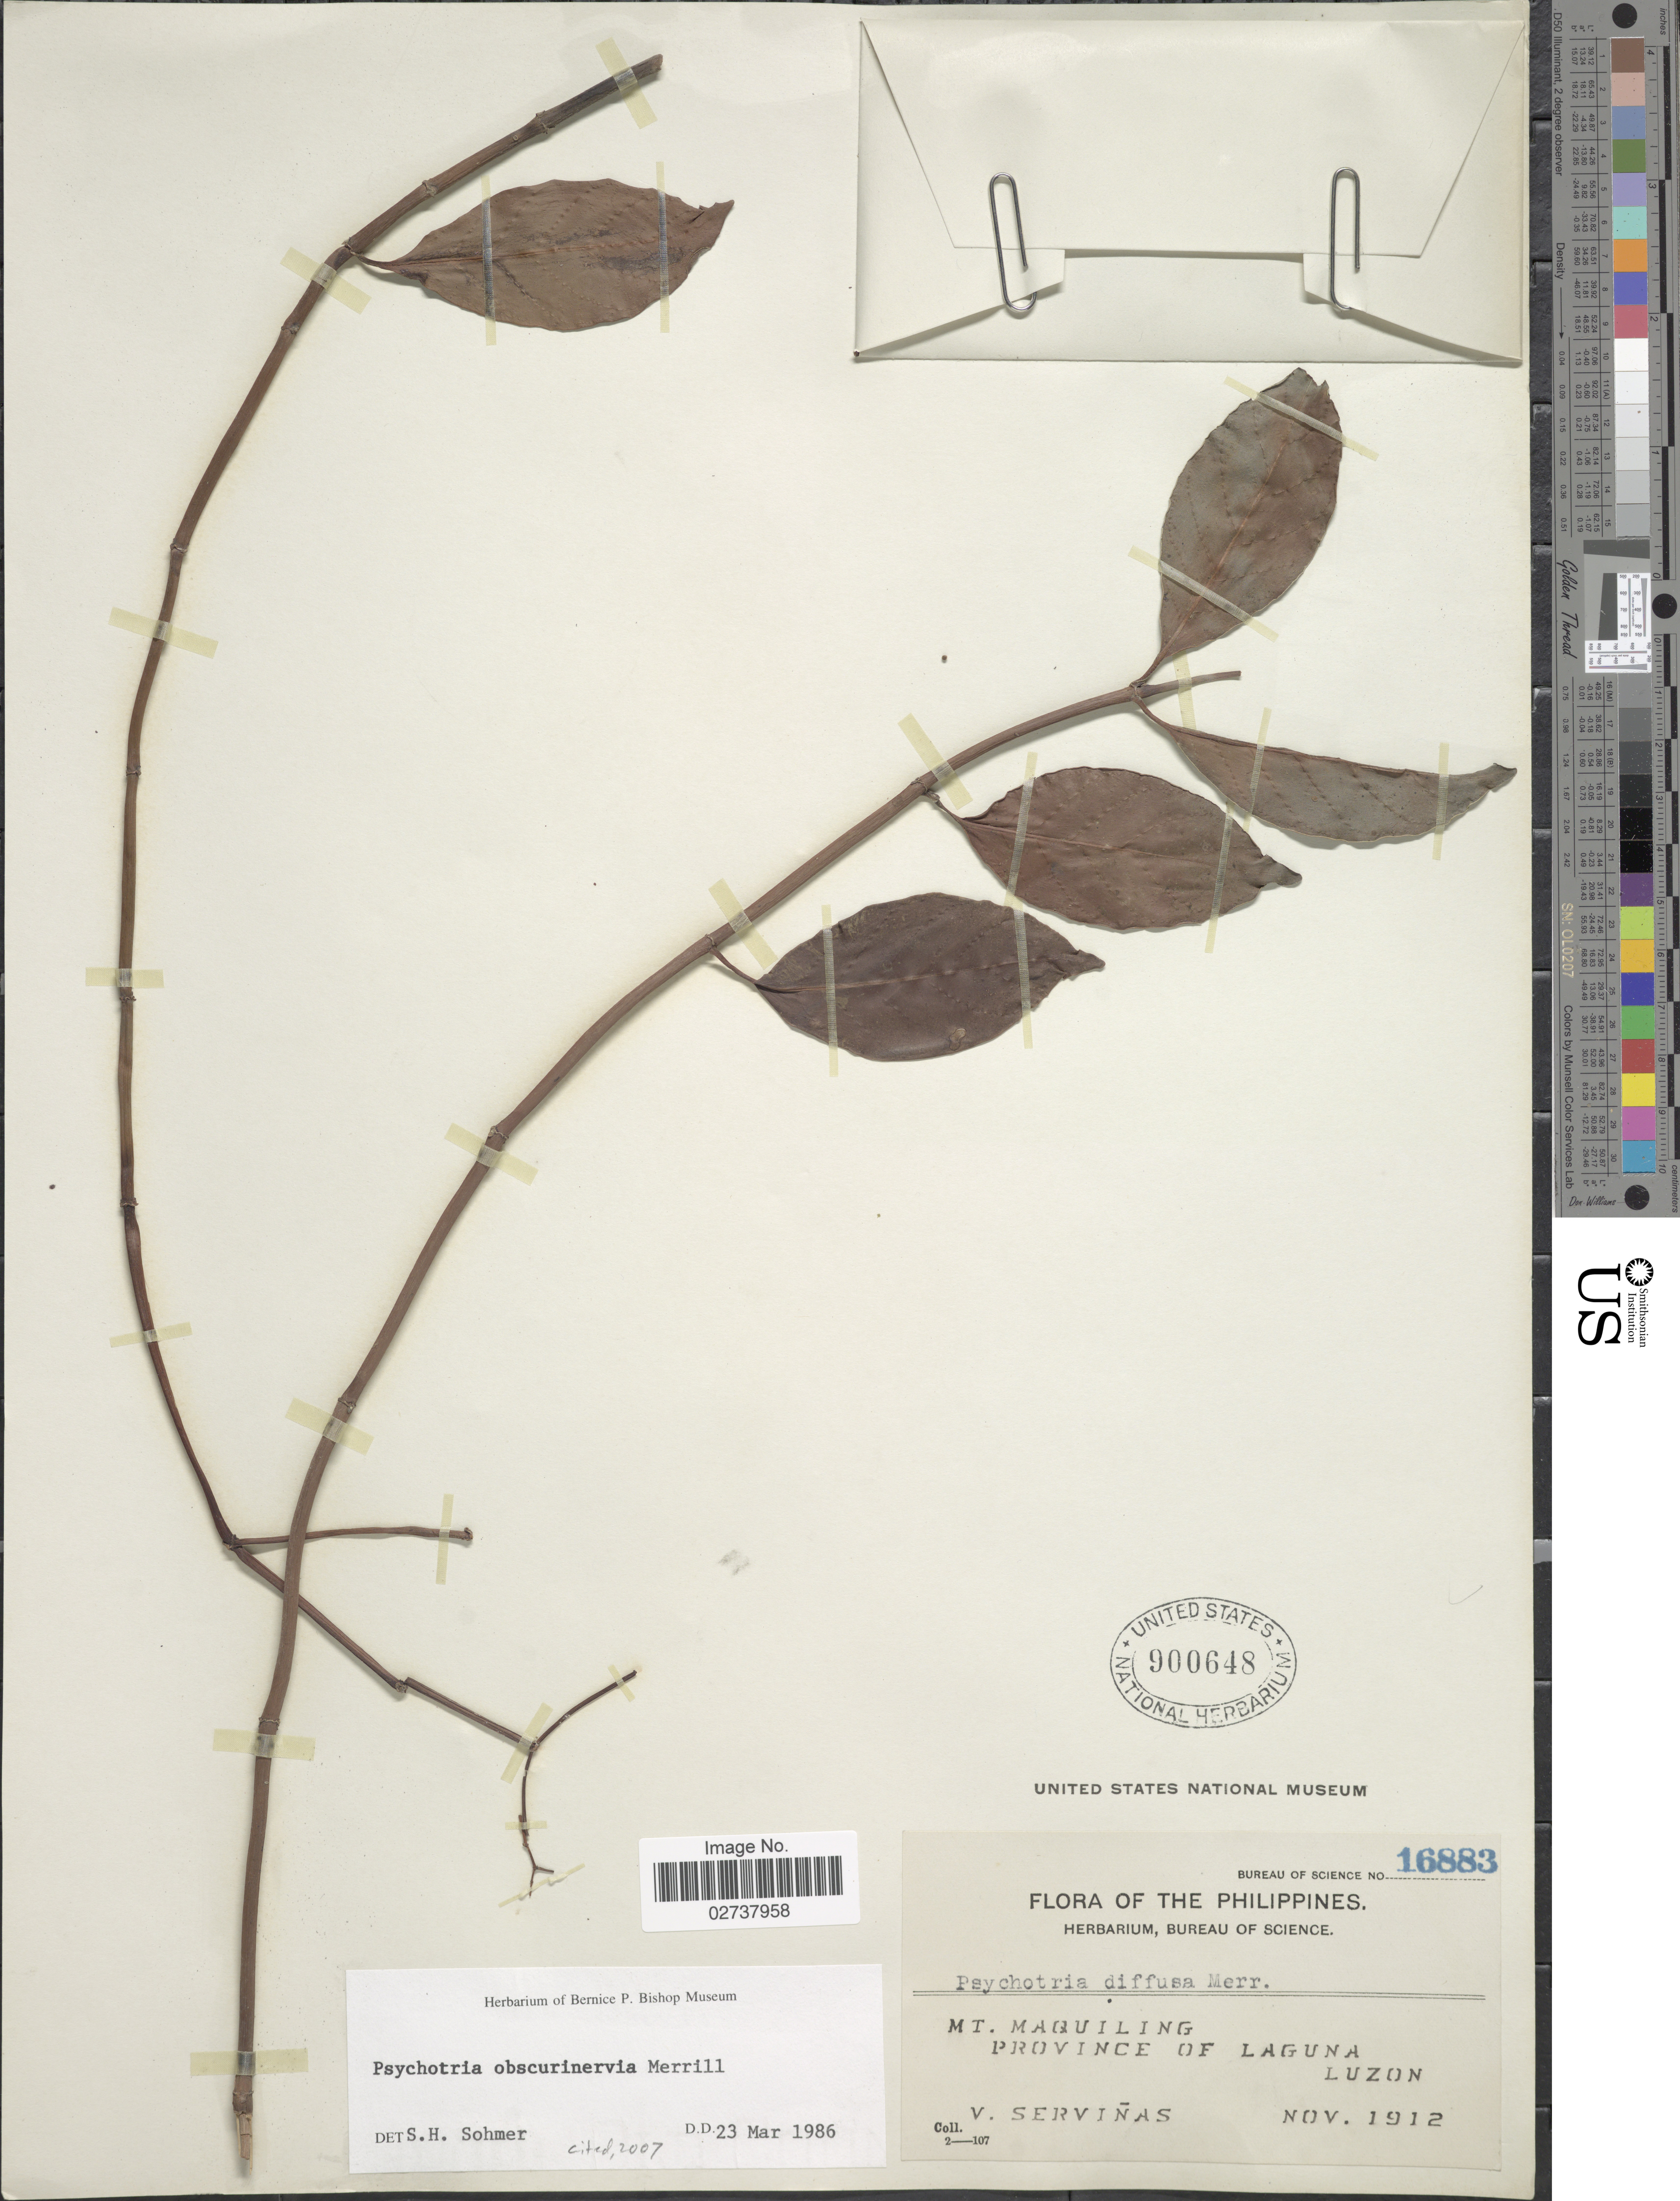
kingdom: Plantae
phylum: Tracheophyta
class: Magnoliopsida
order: Gentianales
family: Rubiaceae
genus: Psychotria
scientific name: Psychotria obscurinervia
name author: Merr.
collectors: V. Servinas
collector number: Bureau of Science 16883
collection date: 1912-11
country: Philippines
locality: Mt. Maquiling, Province of Laguna Luzon.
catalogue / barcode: US 900648